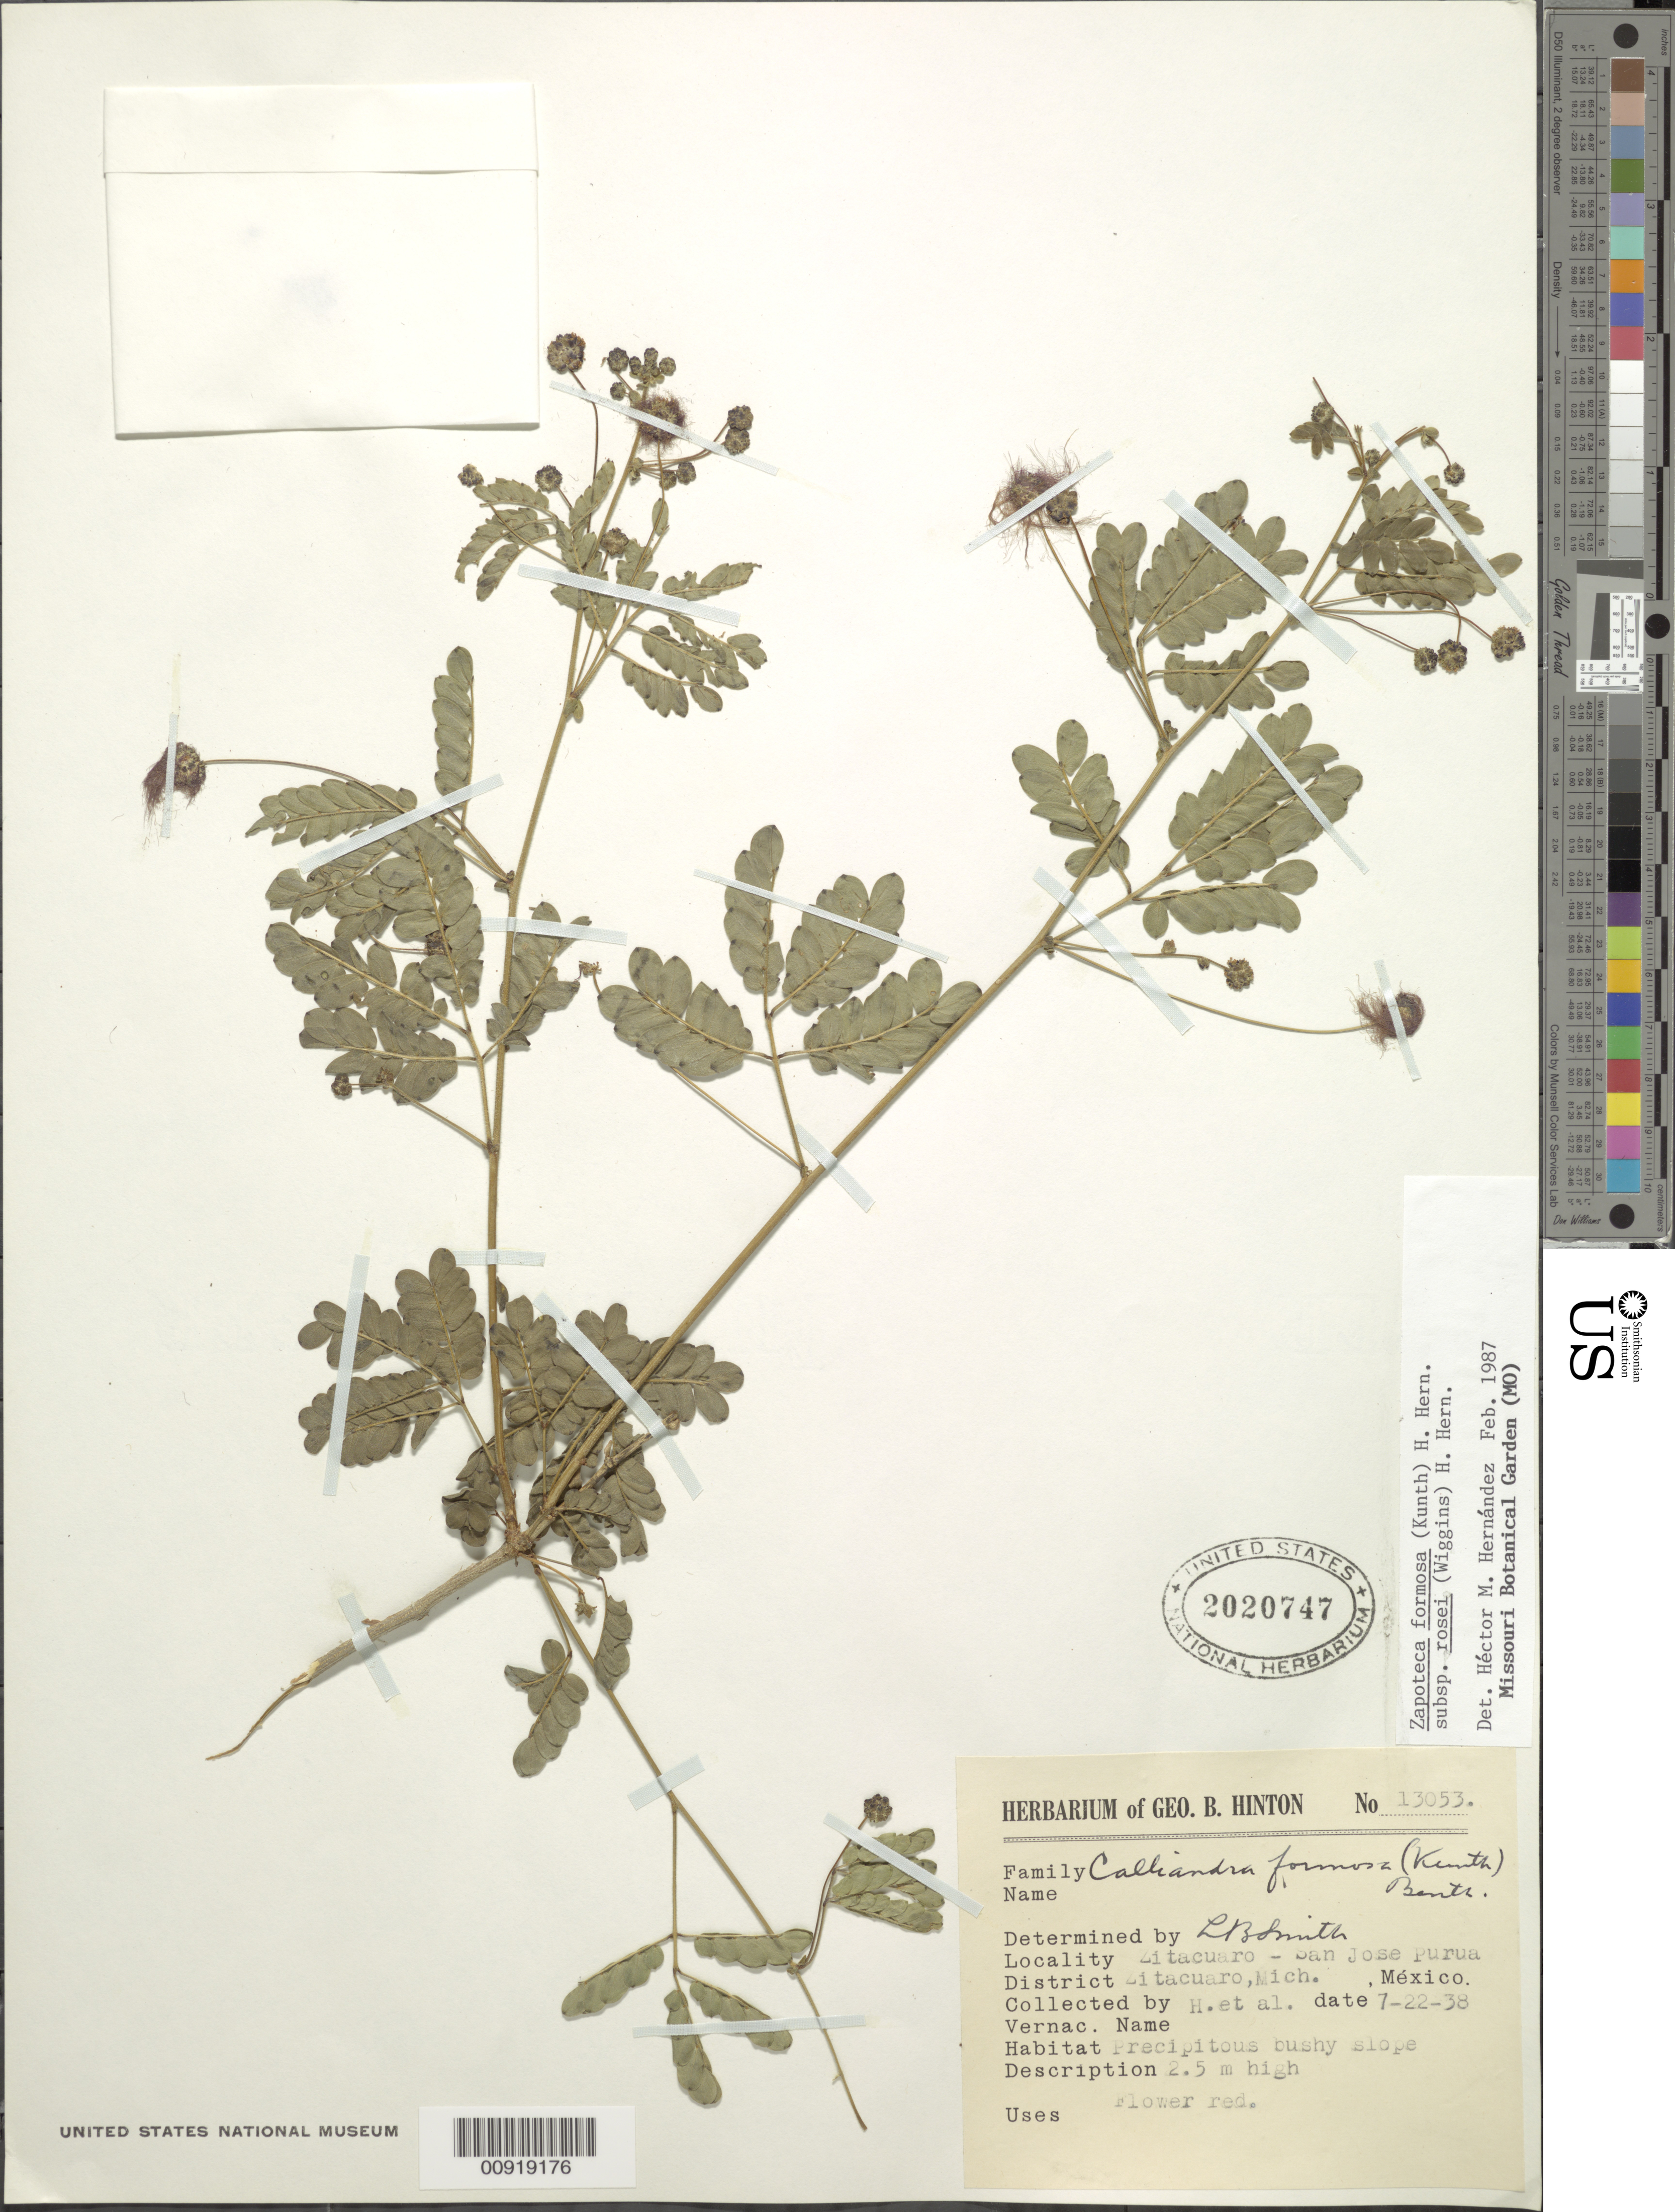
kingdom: Plantae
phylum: Tracheophyta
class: Magnoliopsida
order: Fabales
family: Fabaceae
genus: Zapoteca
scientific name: Zapoteca formosa subsp. rosei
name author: (Wiggins) H.M. Hern.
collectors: G. B. Hinton & et al.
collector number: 13053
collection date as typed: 22 Jul 1938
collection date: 1938-07-22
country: Mexico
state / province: Michoacán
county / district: Zitácuaro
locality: Zitácuaro - San José Purua, District Zitácuaro, Michoacán.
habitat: Precipitous bushy slope.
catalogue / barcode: US 2020747